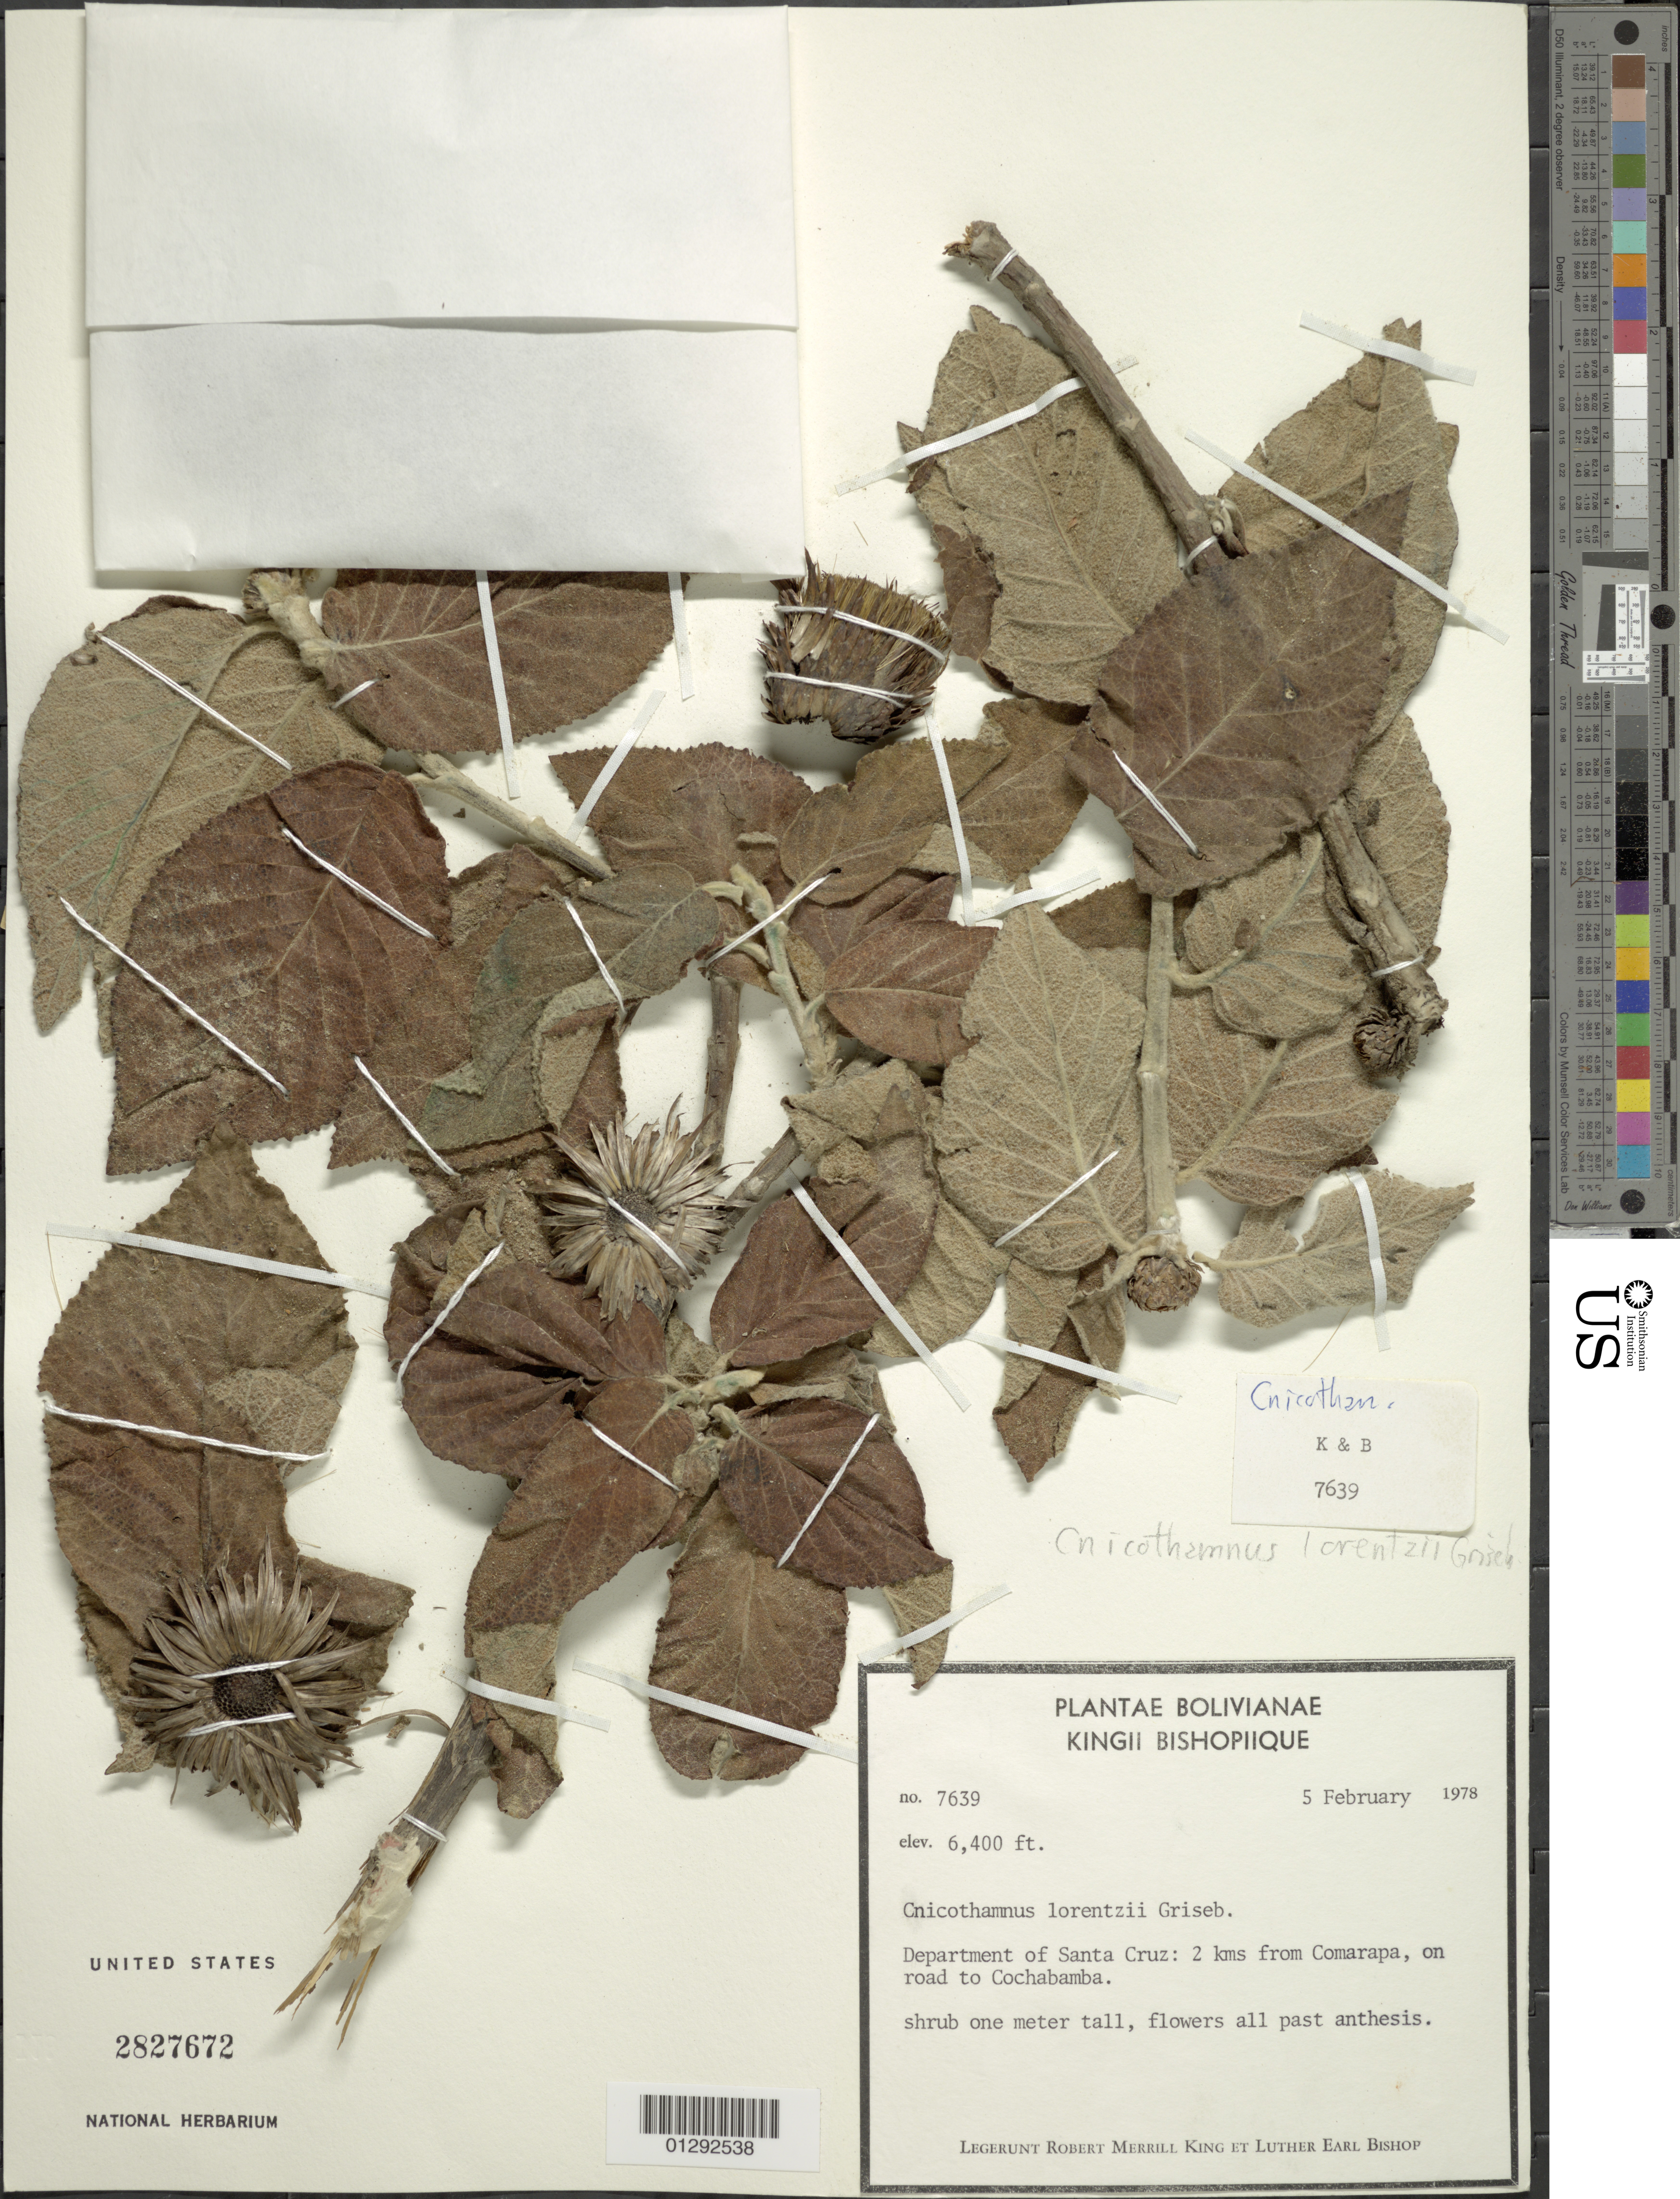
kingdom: Plantae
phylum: Tracheophyta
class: Magnoliopsida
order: Asterales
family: Asteraceae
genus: Cnicothamnus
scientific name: Cnicothamnus lorentzii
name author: Griseb.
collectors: R. M. King & L. E. Bishop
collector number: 7639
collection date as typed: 05 Feb 1978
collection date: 1978-02-05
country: Bolivia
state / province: Santa Cruz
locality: Near Comarapa on road to Cochabamba.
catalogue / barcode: US 2827672